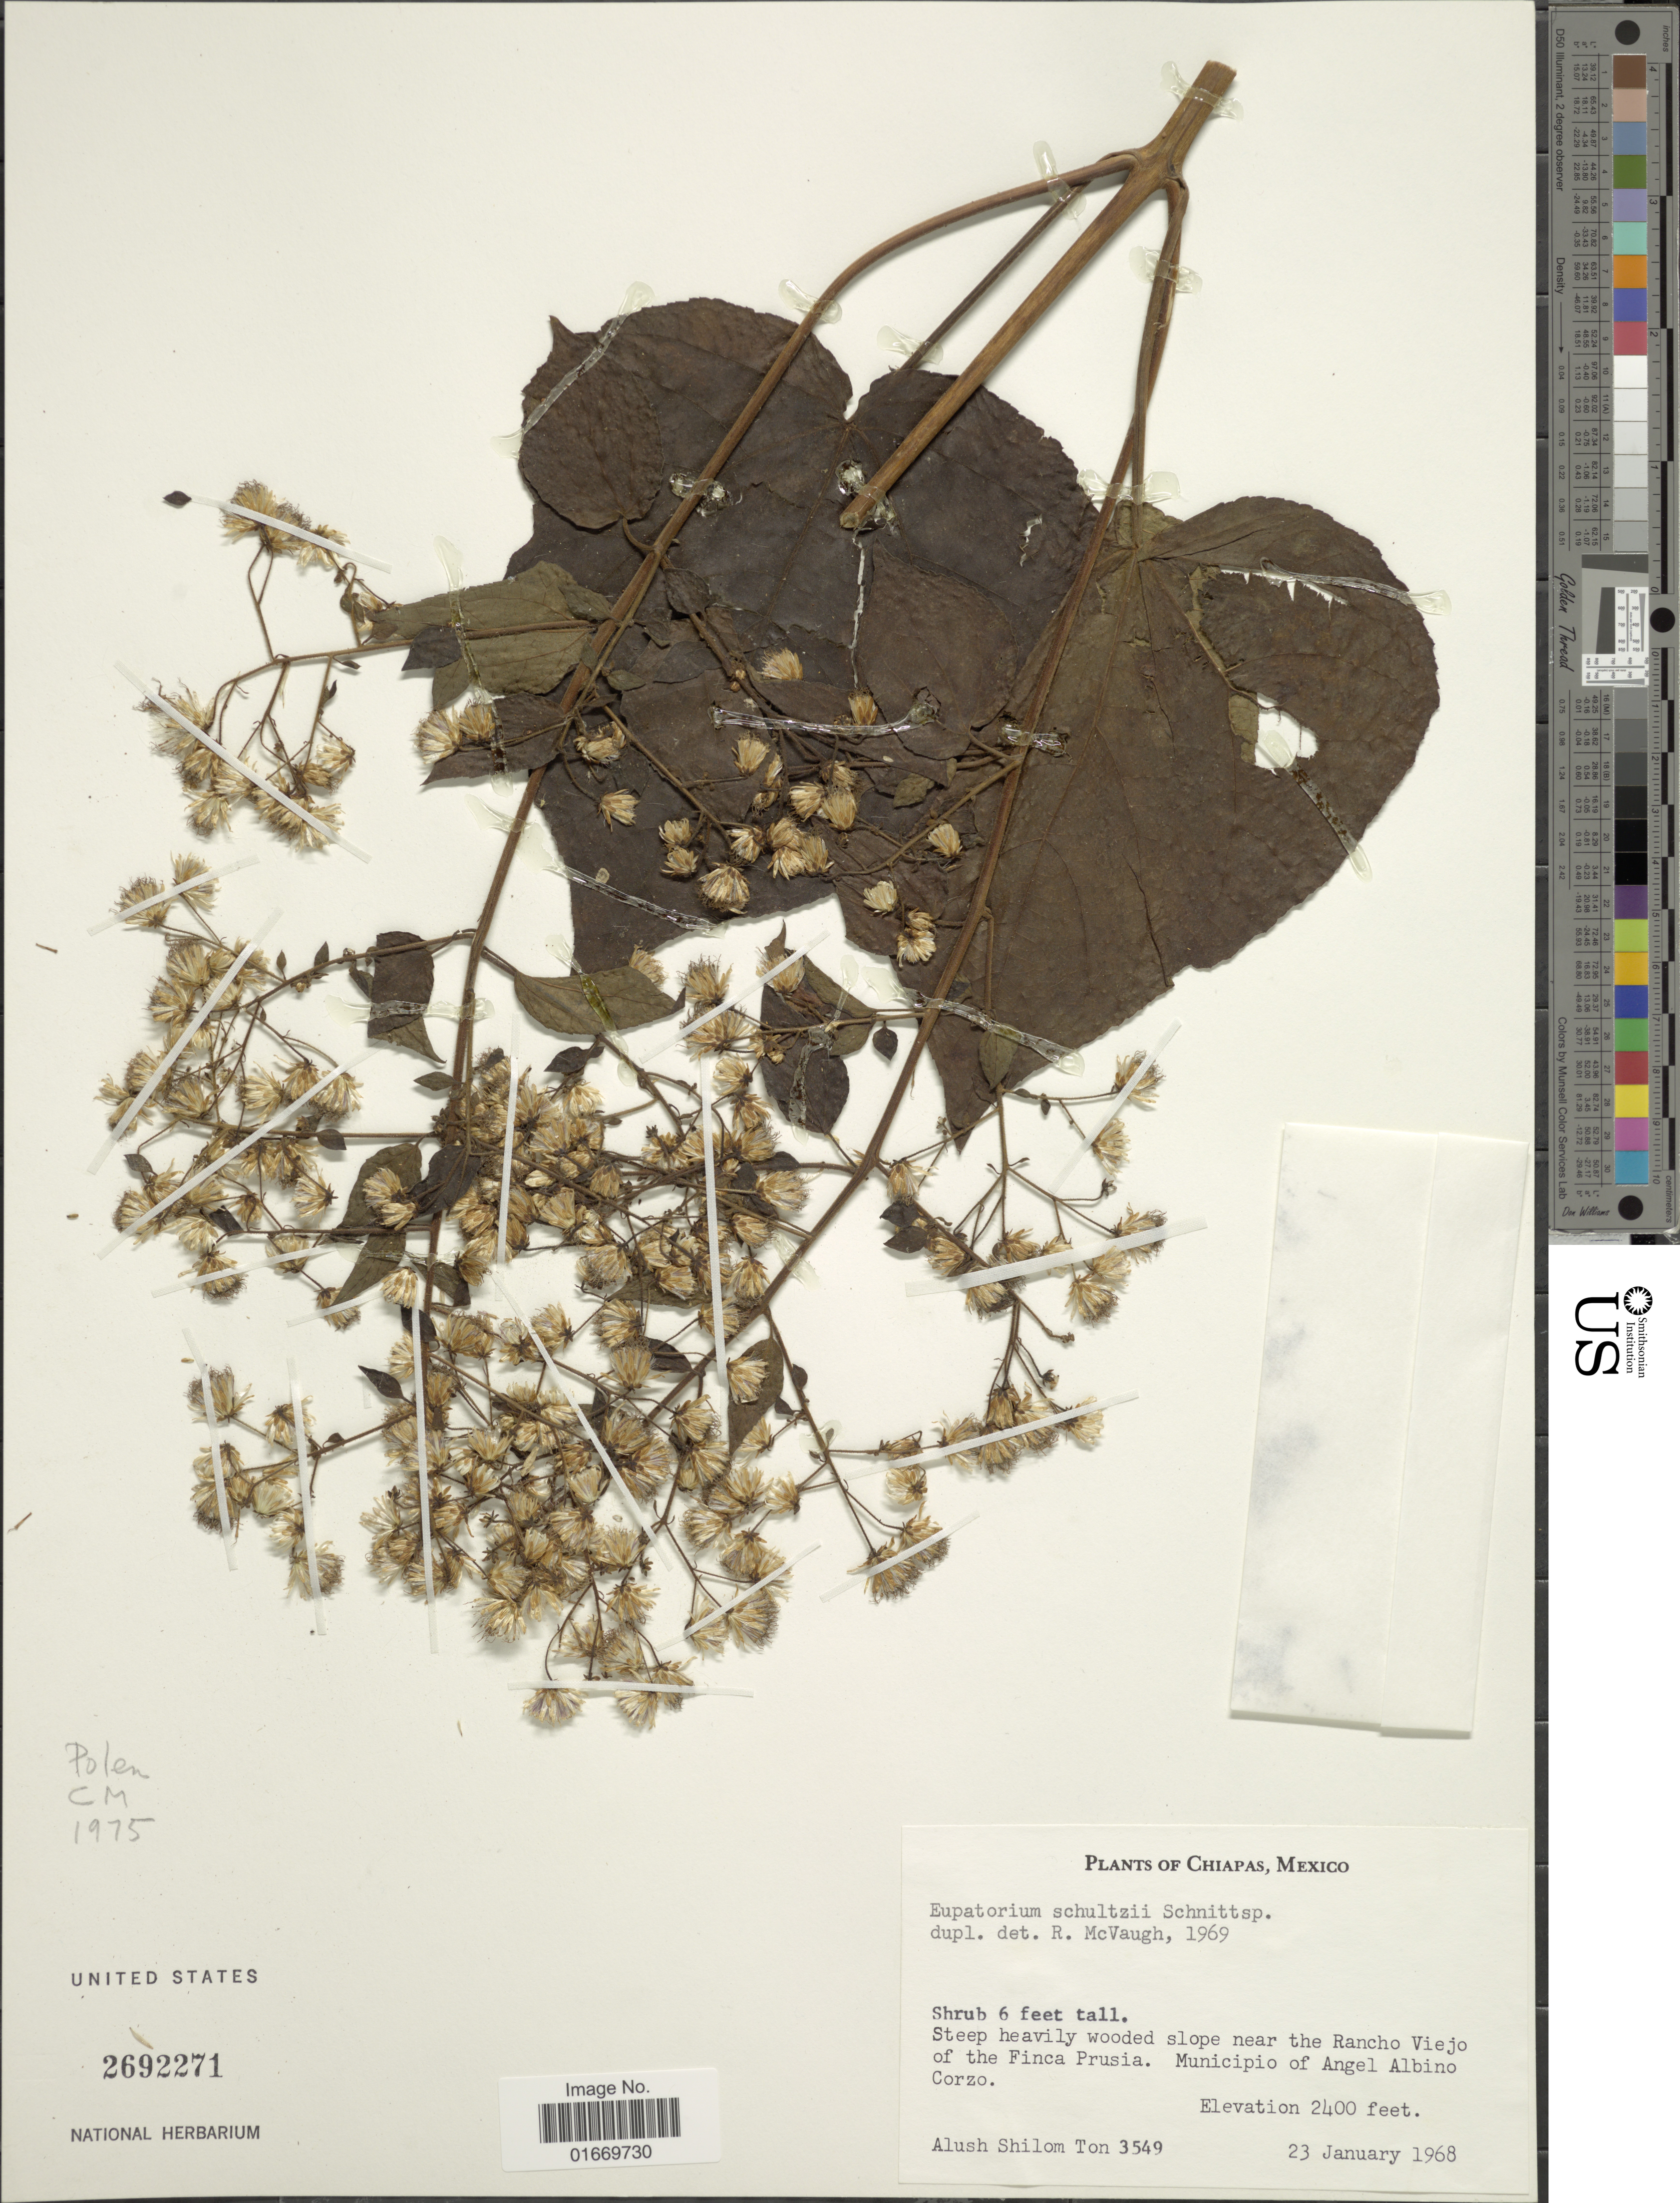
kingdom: Plantae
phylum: Tracheophyta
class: Magnoliopsida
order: Asterales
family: Asteraceae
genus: Peteravenia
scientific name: Peteravenia schultzii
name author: (Schnittsp.) R.M. King & H. Rob.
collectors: A. S. Ton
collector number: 3549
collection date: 1968-01-23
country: Mexico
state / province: Chiapas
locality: Chiapas, Mexico. Steep heavily wooded slope near the Rancho Viejo of the Finca Prusia. Municipio of Angel Albino Corzo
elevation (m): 732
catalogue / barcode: US 2692271